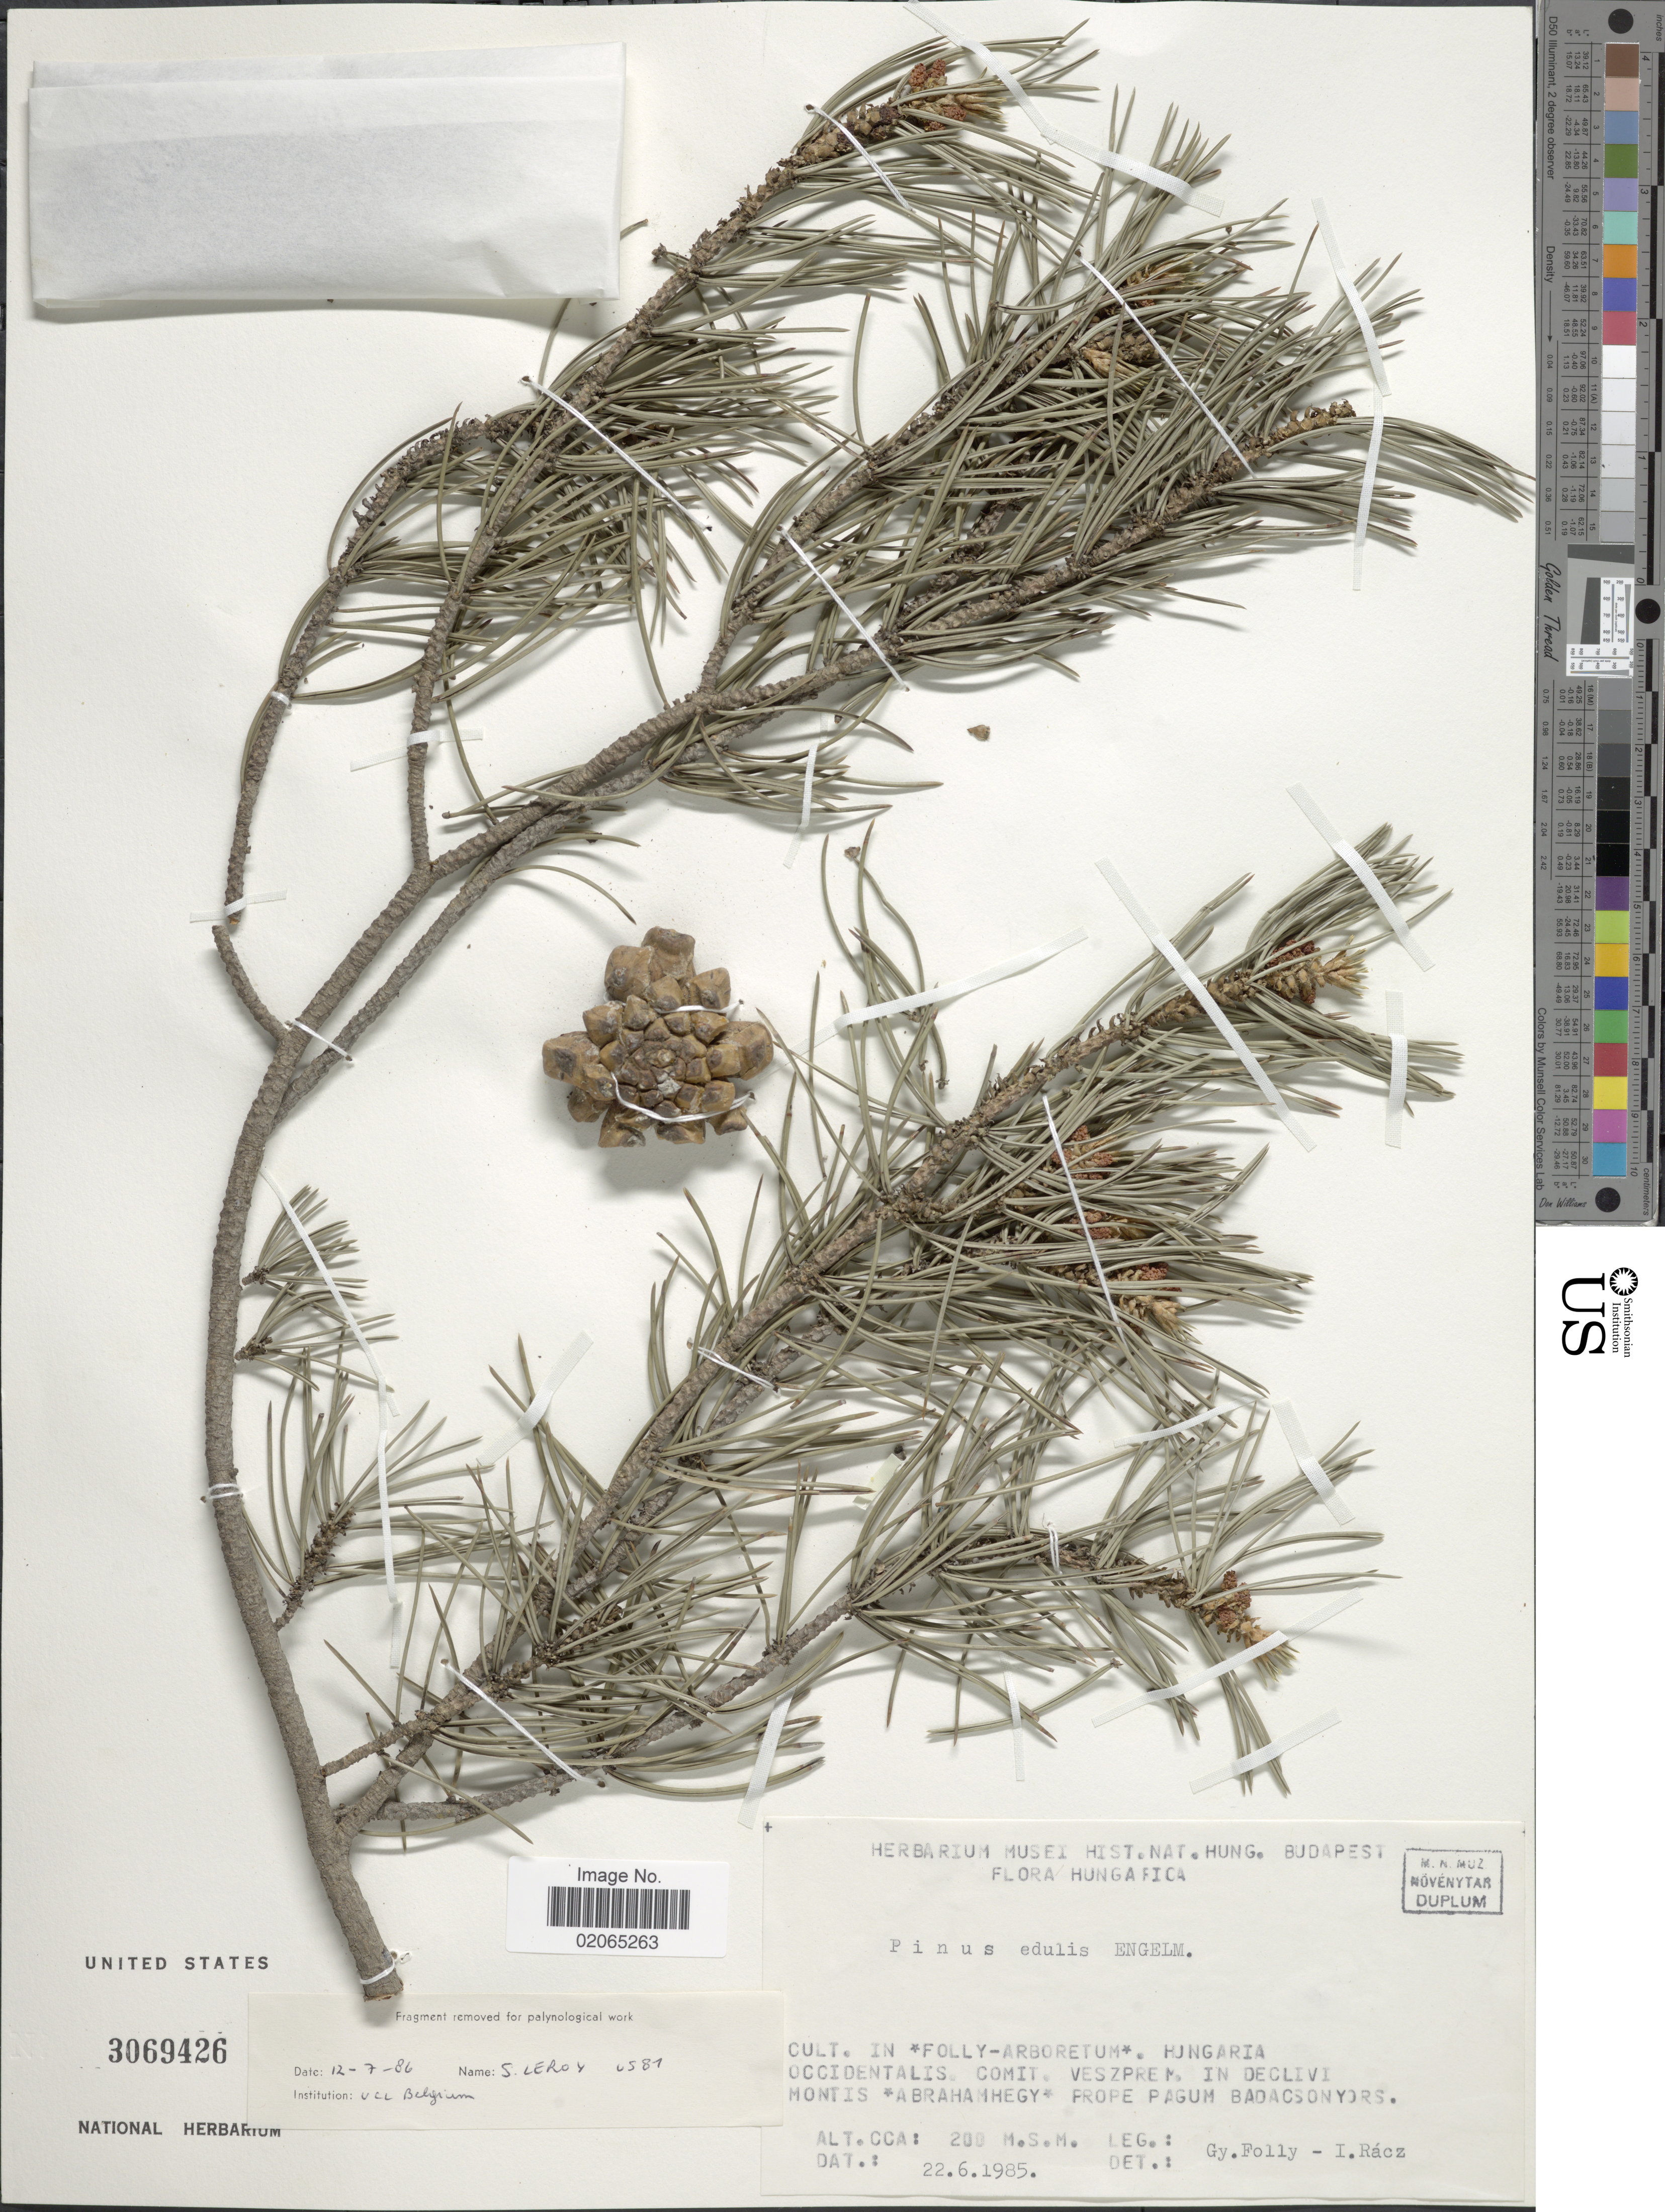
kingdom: Plantae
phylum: Tracheophyta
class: Pinopsida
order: Pinales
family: Pinaceae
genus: Pinus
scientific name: Pinus edulis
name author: Engelm.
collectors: G. Folly & I. Rácz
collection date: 1985-06-22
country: Hungary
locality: Cult. in [interpreted]Folly-Arboretum[interpreted]. Hungaria Occidentalis. Comit. Vesprem. in declivi montis [interpreted]Abrahamhegy[interpreted] prope pagum Badacsonyors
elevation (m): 200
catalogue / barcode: US 3069426